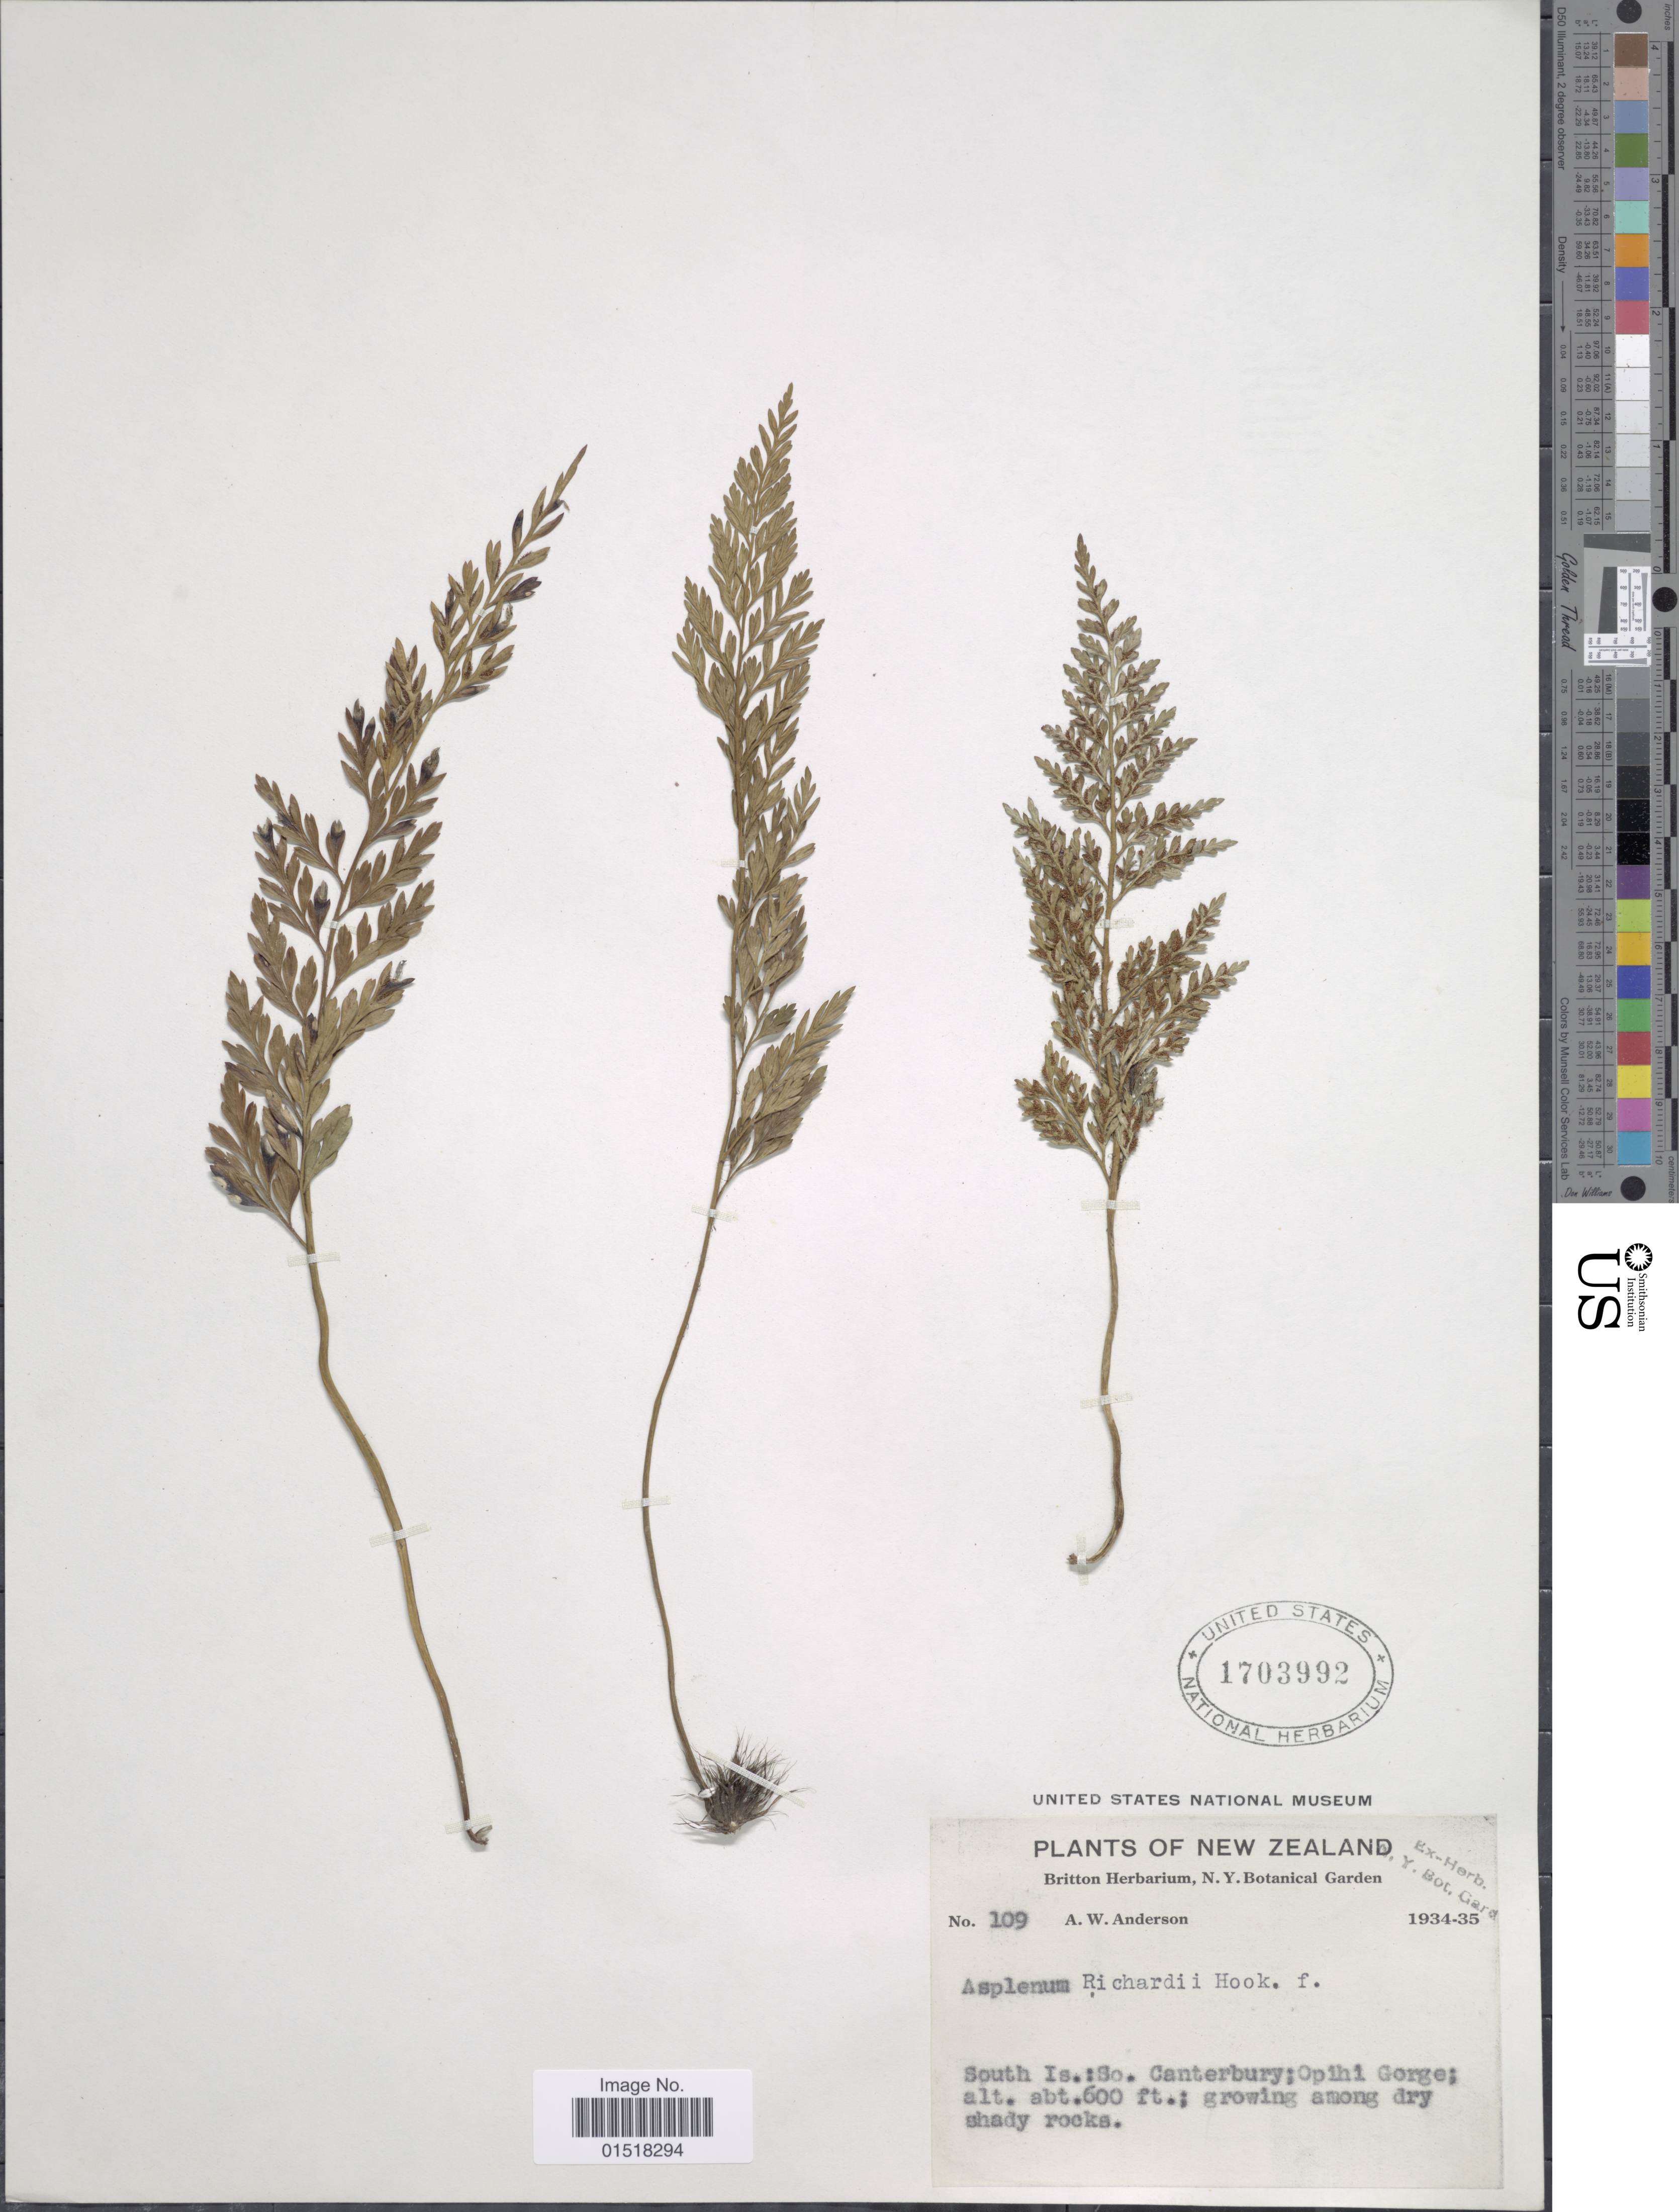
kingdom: Plantae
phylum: Tracheophyta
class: Polypodiopsida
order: Polypodiales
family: Aspleniaceae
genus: Asplenium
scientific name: Asplenium richardii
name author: (Hook. f.) Hook. f.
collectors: A. W. Anderson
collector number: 109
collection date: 1934/1935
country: New Zealand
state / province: Canterbury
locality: South Is.: So. Canterbury; Opihi Gorge.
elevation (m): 183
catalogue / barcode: US 1703992